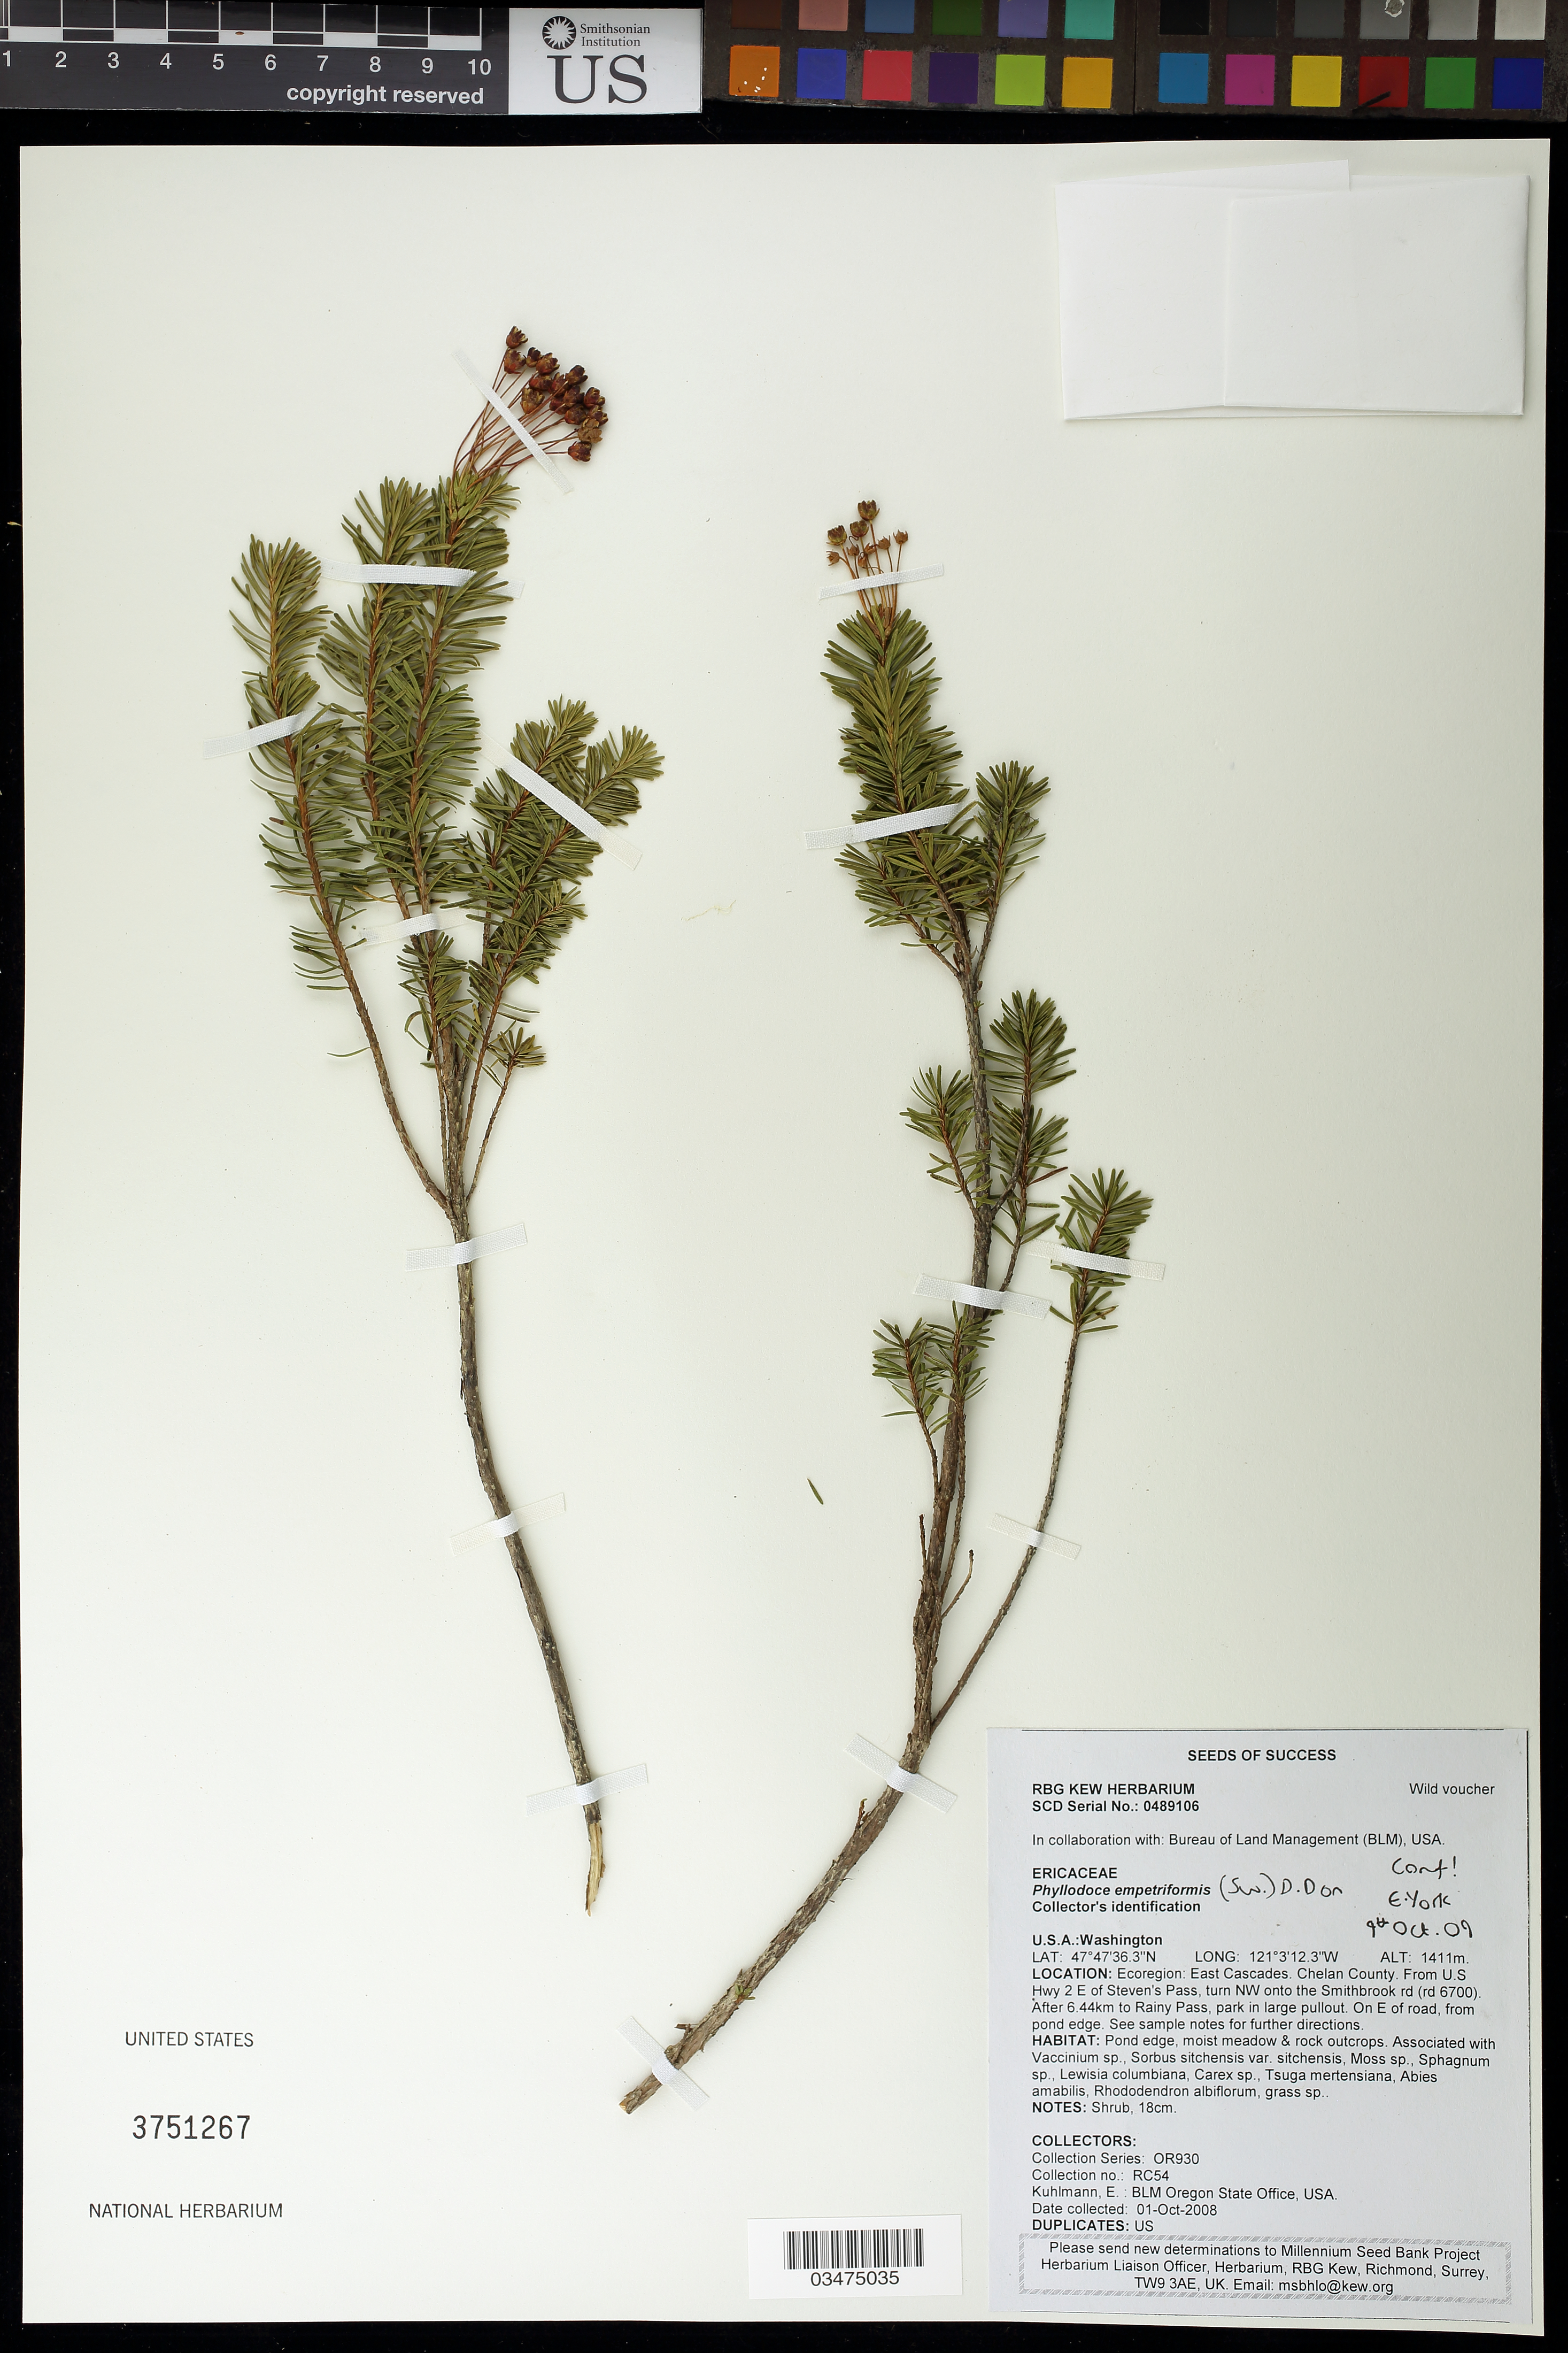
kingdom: Plantae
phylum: Tracheophyta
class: Magnoliopsida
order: Ericales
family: Ericaceae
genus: Phyllodoce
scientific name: Phyllodoce empetiformis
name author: (Small) D. Don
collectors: E. Kuhlmann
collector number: OR930-RC54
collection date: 2008-10-01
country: United States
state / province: Washington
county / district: Chelan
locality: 6.44 km on Smithbrook rd. to Rainy Pass.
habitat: Pond edge, moist meadow and rock outcrops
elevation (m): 1411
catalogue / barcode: US 3751267